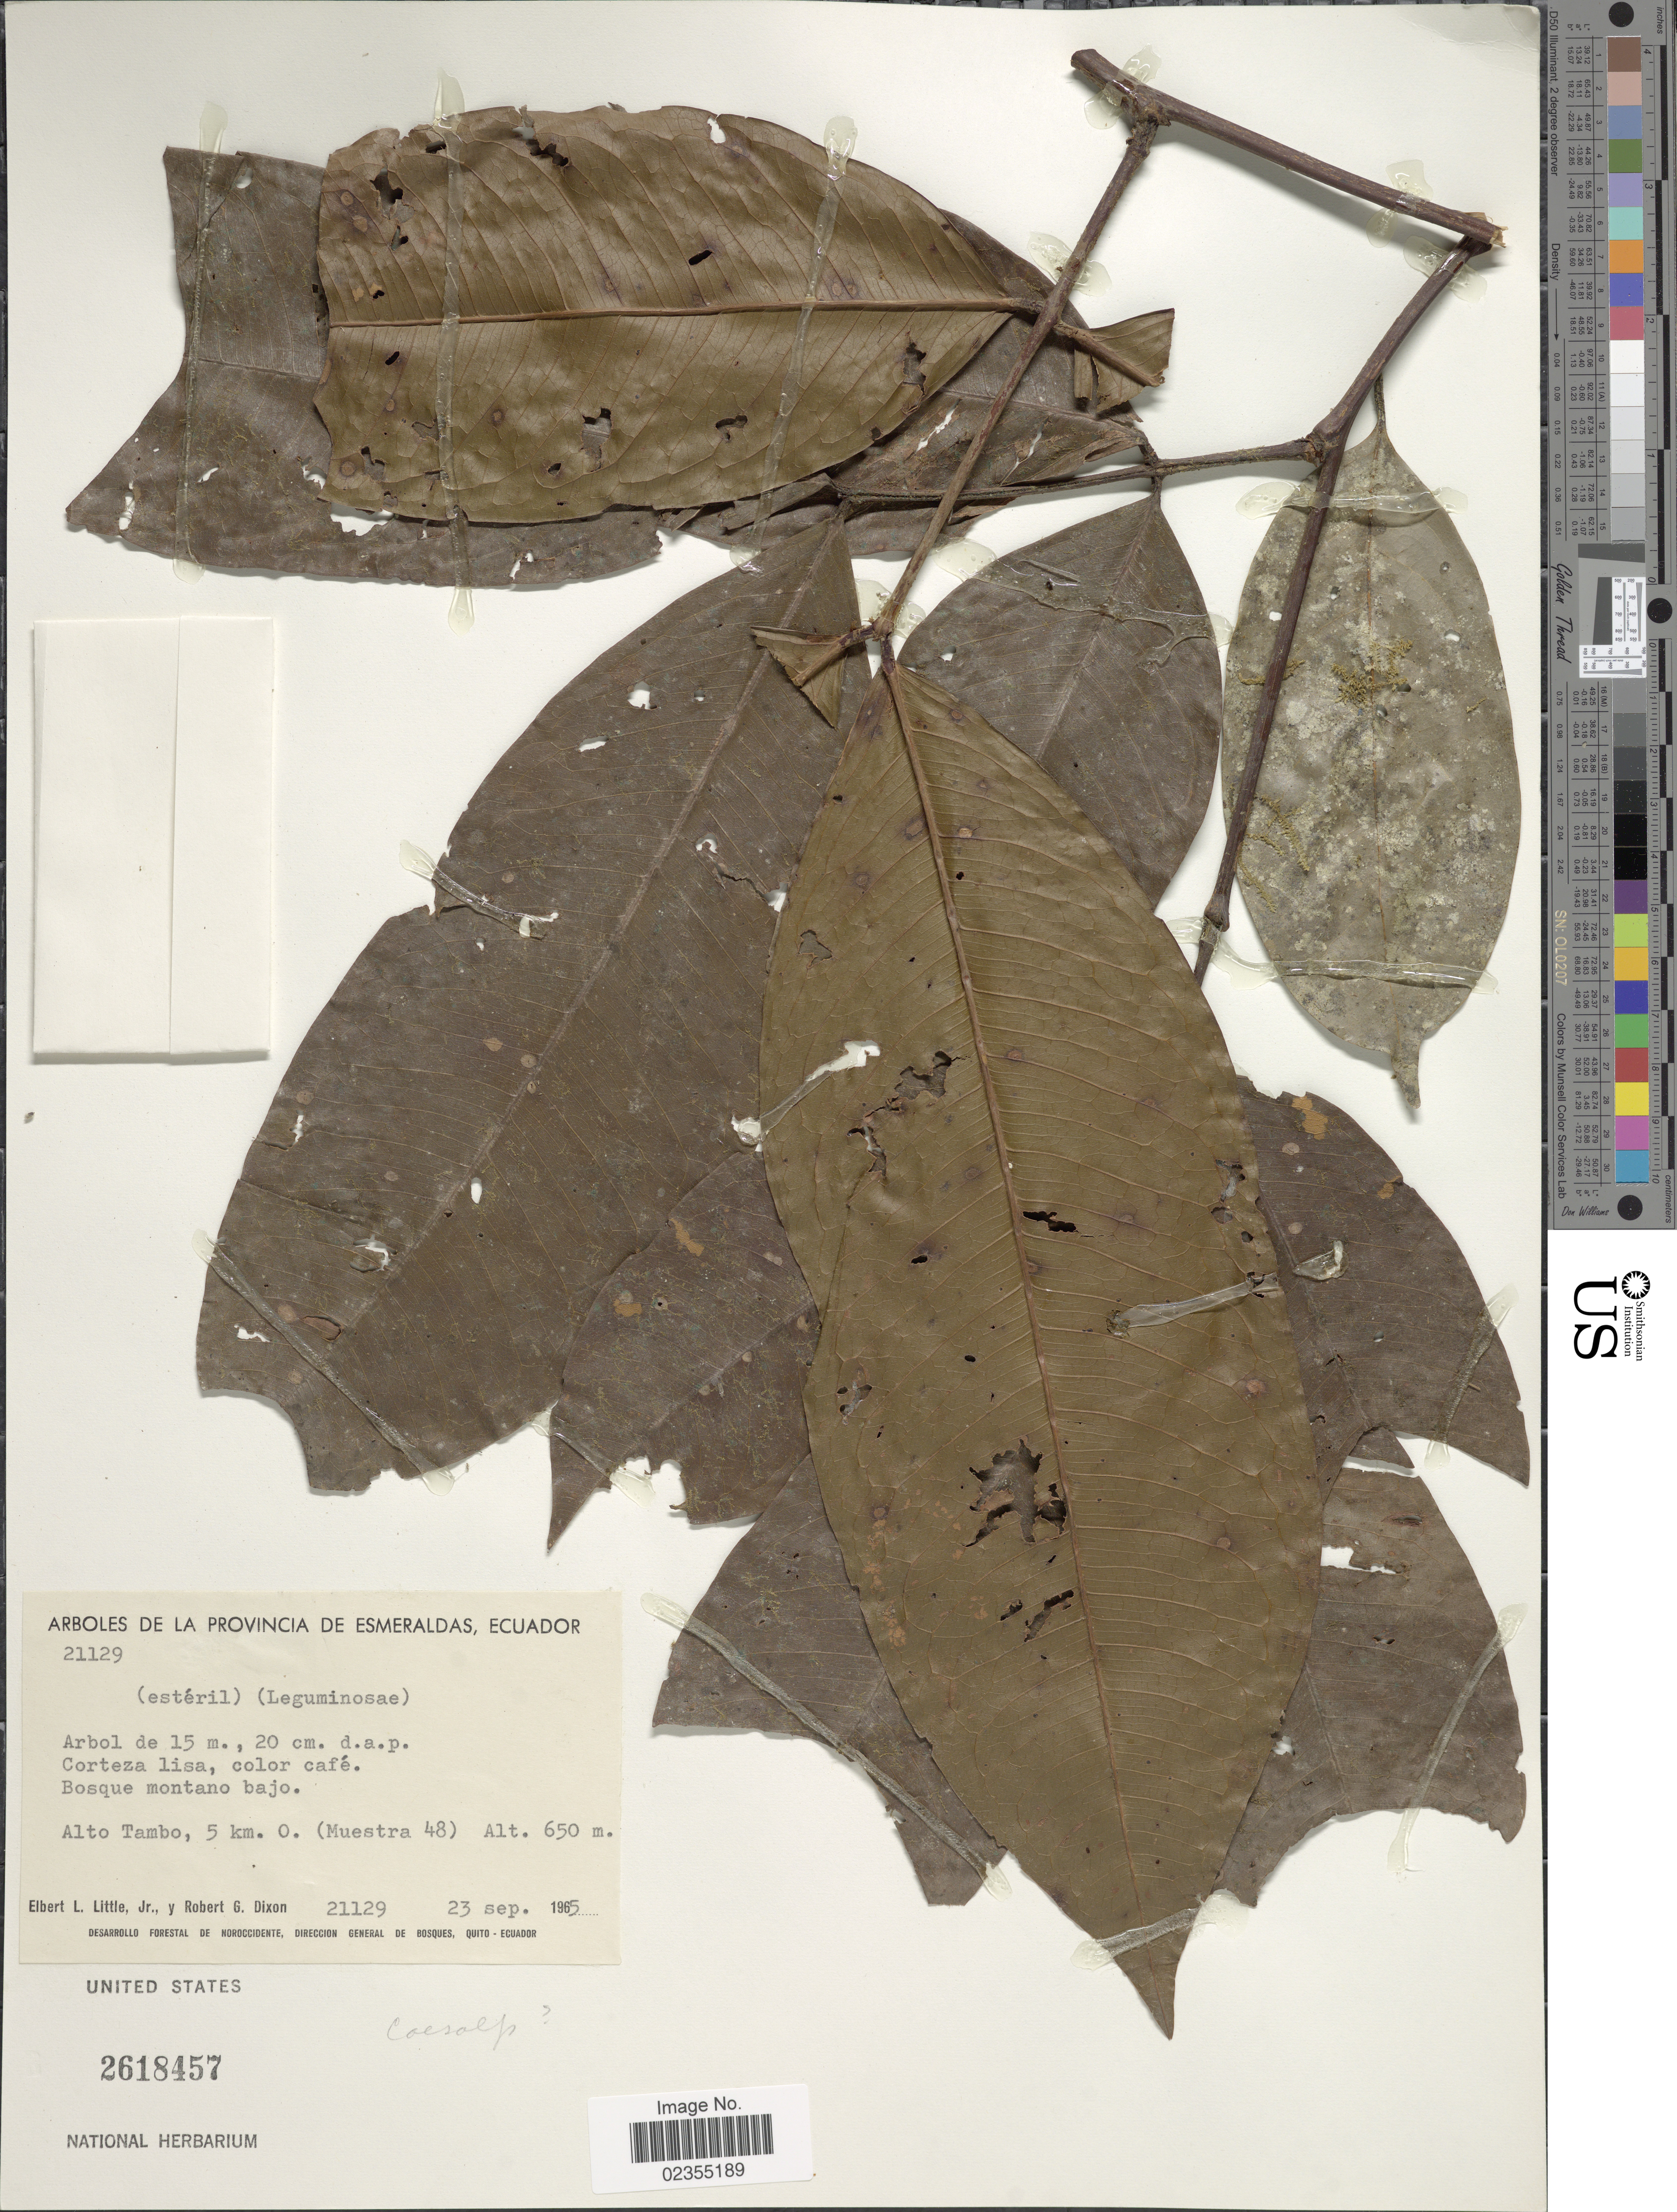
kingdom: Plantae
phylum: Tracheophyta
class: Magnoliopsida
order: Fabales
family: Fabaceae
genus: Macrolobium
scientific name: Macrolobium sp. nov.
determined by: Trujillo, A. M.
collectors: E. L. Little & R. G. Dixon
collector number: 21129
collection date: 1965-09-23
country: Ecuador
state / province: Esmeraldas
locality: Provincia de Esmeraldas, Ecuador. Alto Tambo, 5 km. O. (Muestra 48)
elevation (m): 650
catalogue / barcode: US 2618457